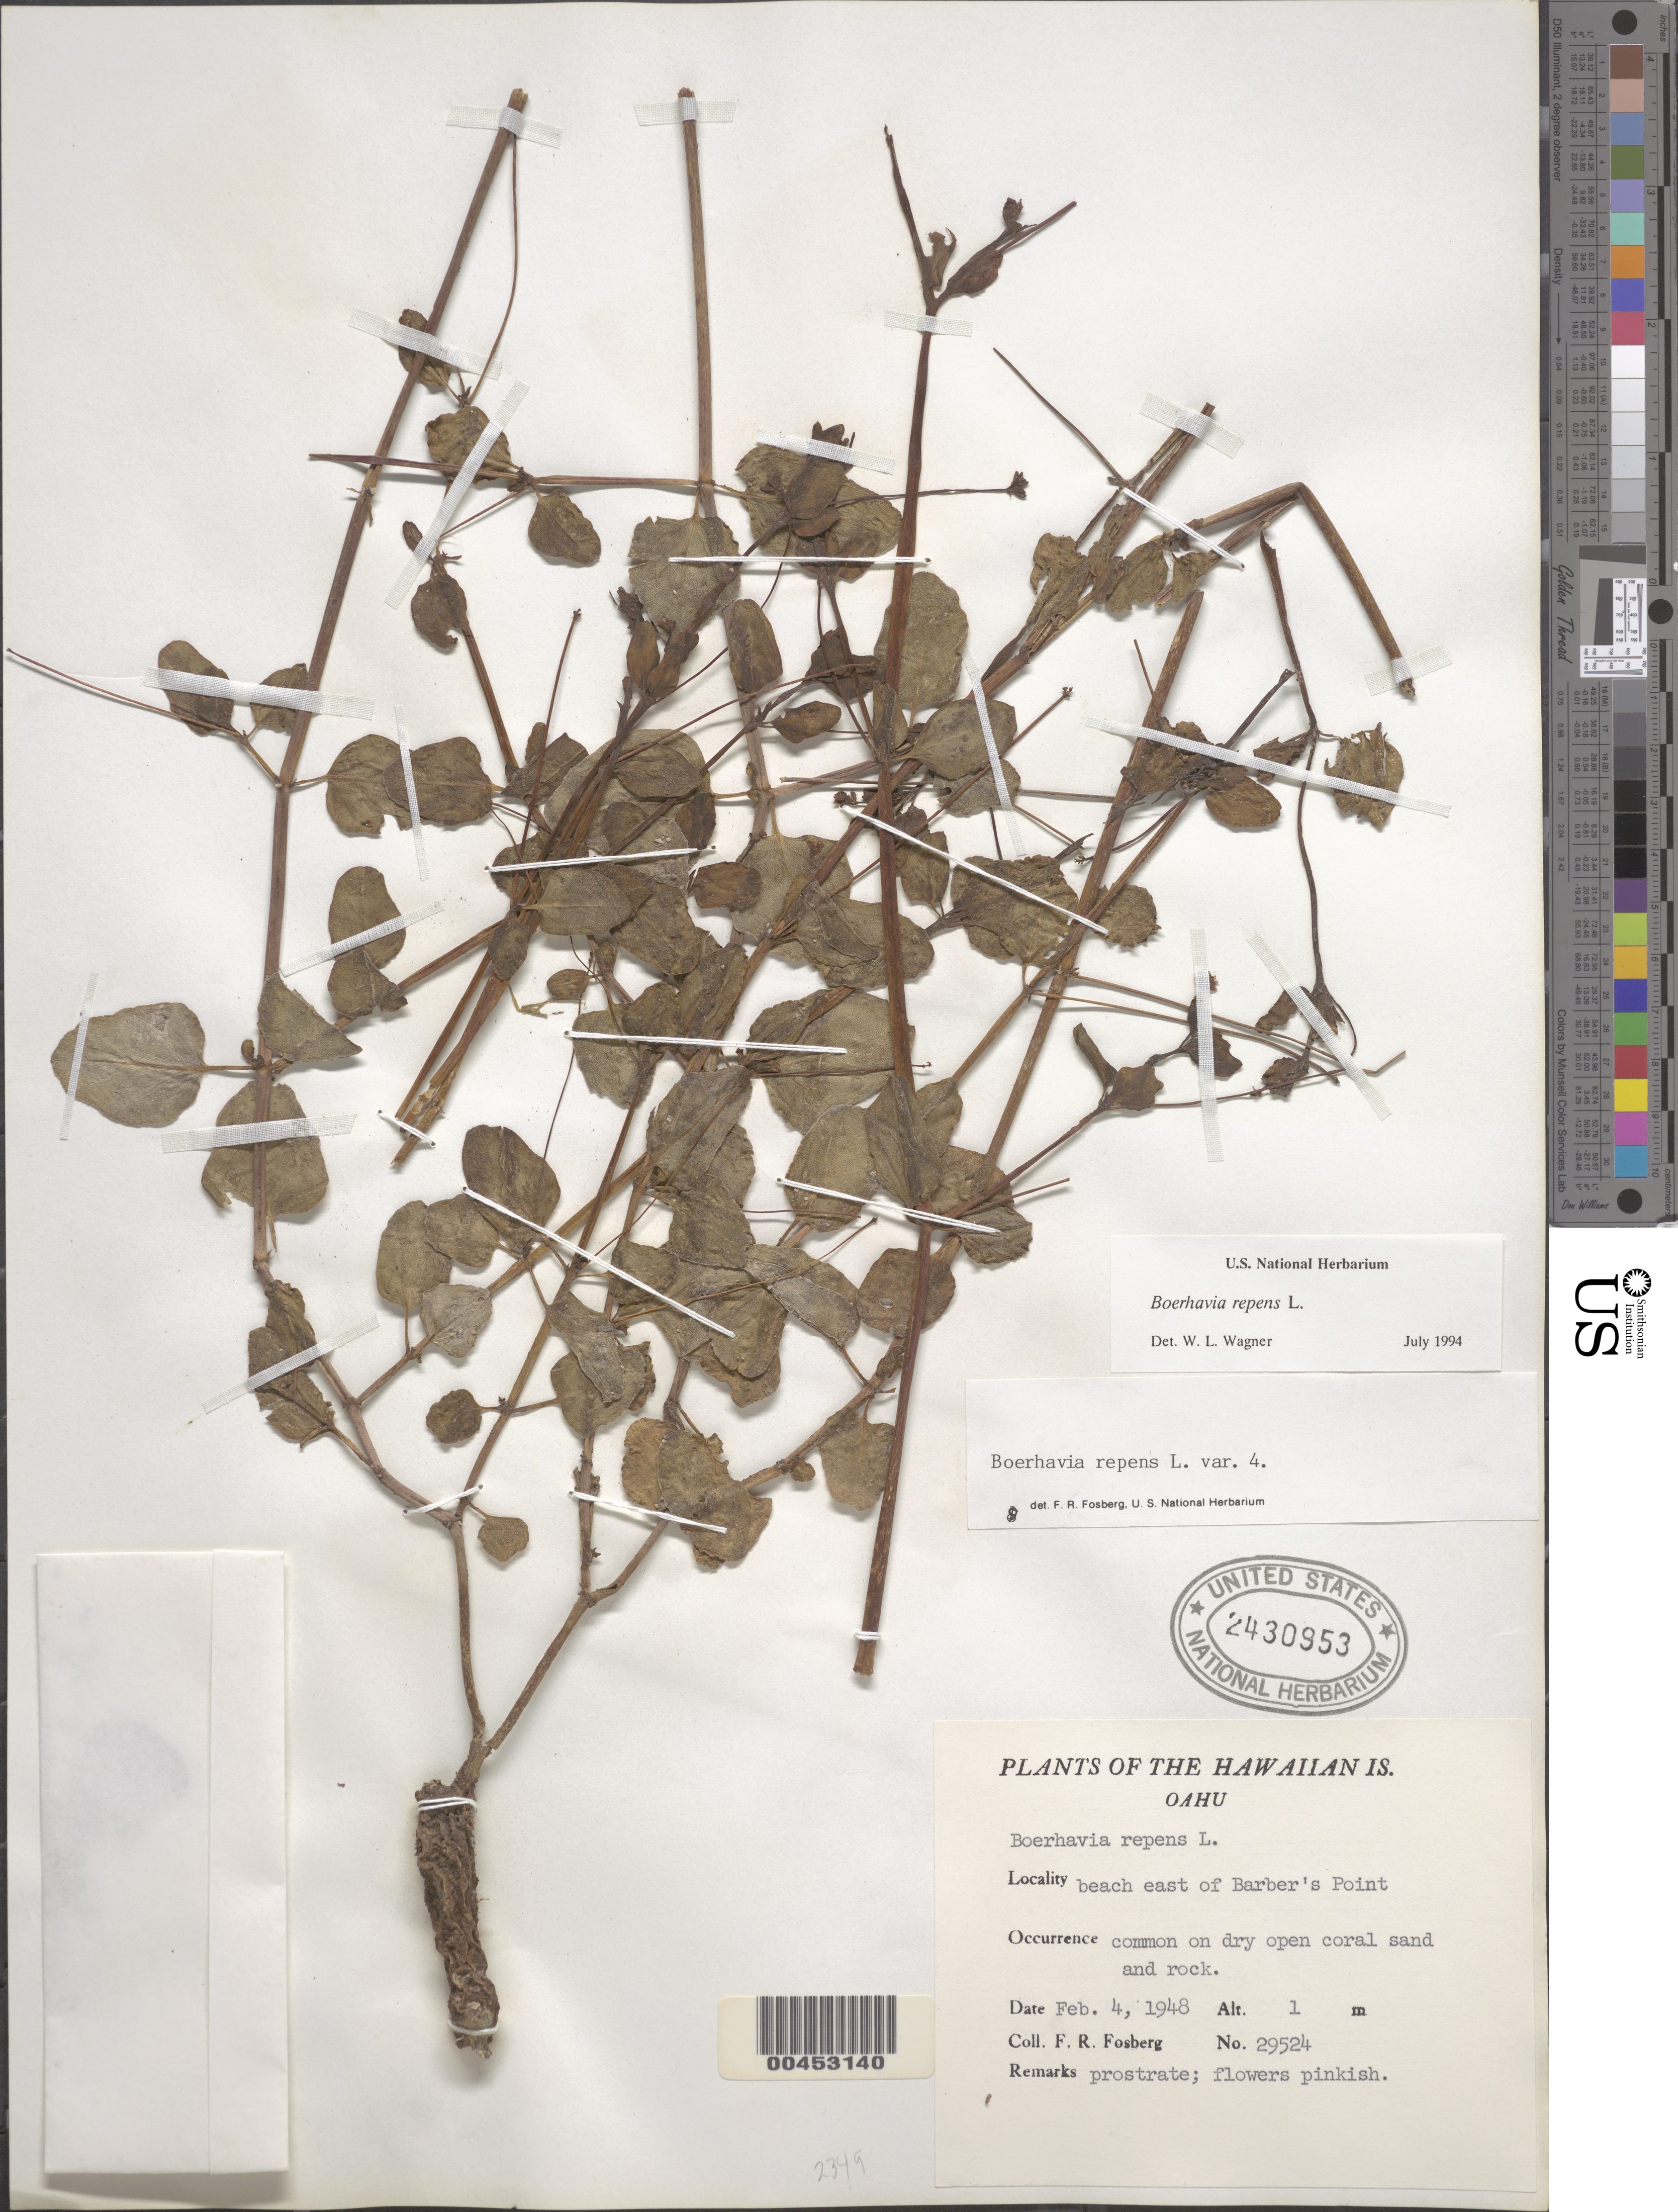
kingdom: Plantae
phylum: Tracheophyta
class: Magnoliopsida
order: Caryophyllales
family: Nyctaginaceae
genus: Boerhavia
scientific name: Boerhavia repens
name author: L.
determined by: Wagner, W. L., (BOT), Smithsonian Institution - National Museum of Natural History (UNITED STATES)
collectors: F. R. Fosberg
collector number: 29524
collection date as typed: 4 Feb 1948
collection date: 1948-02-04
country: United States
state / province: Hawaii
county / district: Honolulu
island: Oahu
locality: Beach E of Barber's Point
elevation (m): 1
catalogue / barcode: US 2430953